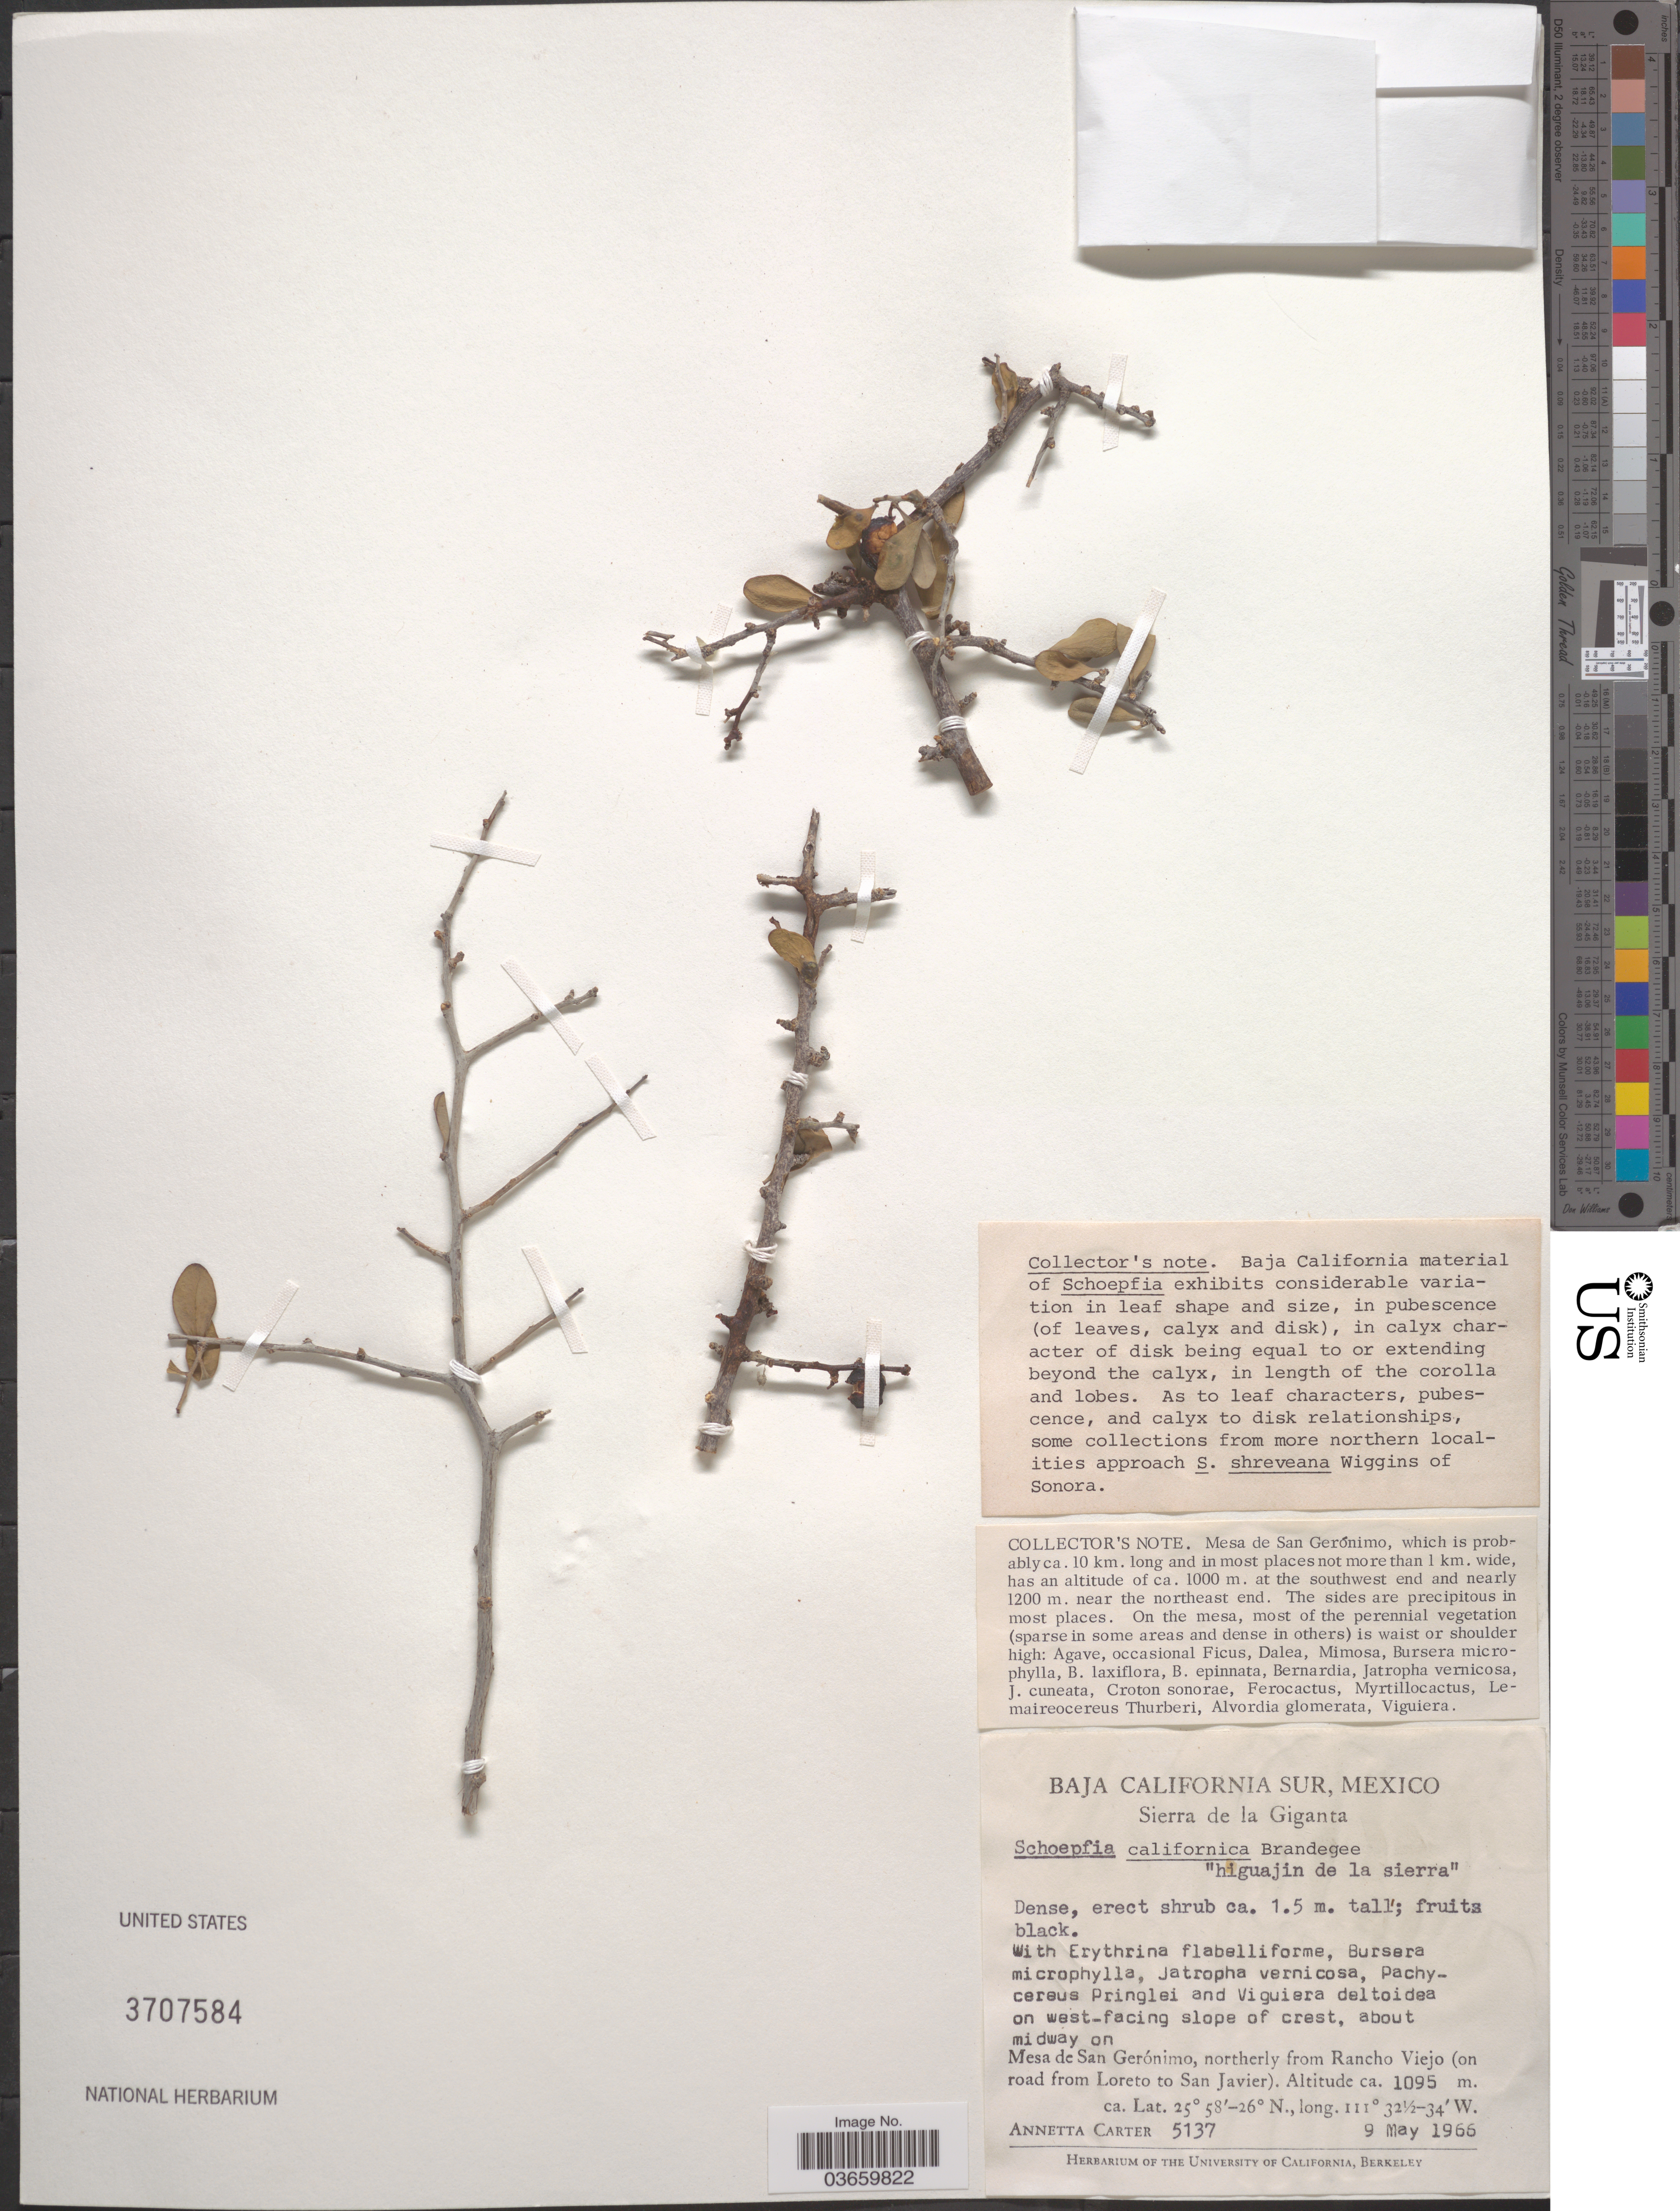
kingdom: Plantae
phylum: Tracheophyta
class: Magnoliopsida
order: Santalales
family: Schoepfiaceae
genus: Schoepfia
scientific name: Schoepfia californica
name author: Brandegee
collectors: A. Carter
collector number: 5137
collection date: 1966-05-09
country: Mexico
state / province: Baja California Sur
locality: Sierra de la Giganta. On west-facing slope of crest, about midway on Mesa de San Gerónimo, northerly from Rancho Viejo (on road from Loreto to San Javier).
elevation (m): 1095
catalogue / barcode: US 3707584